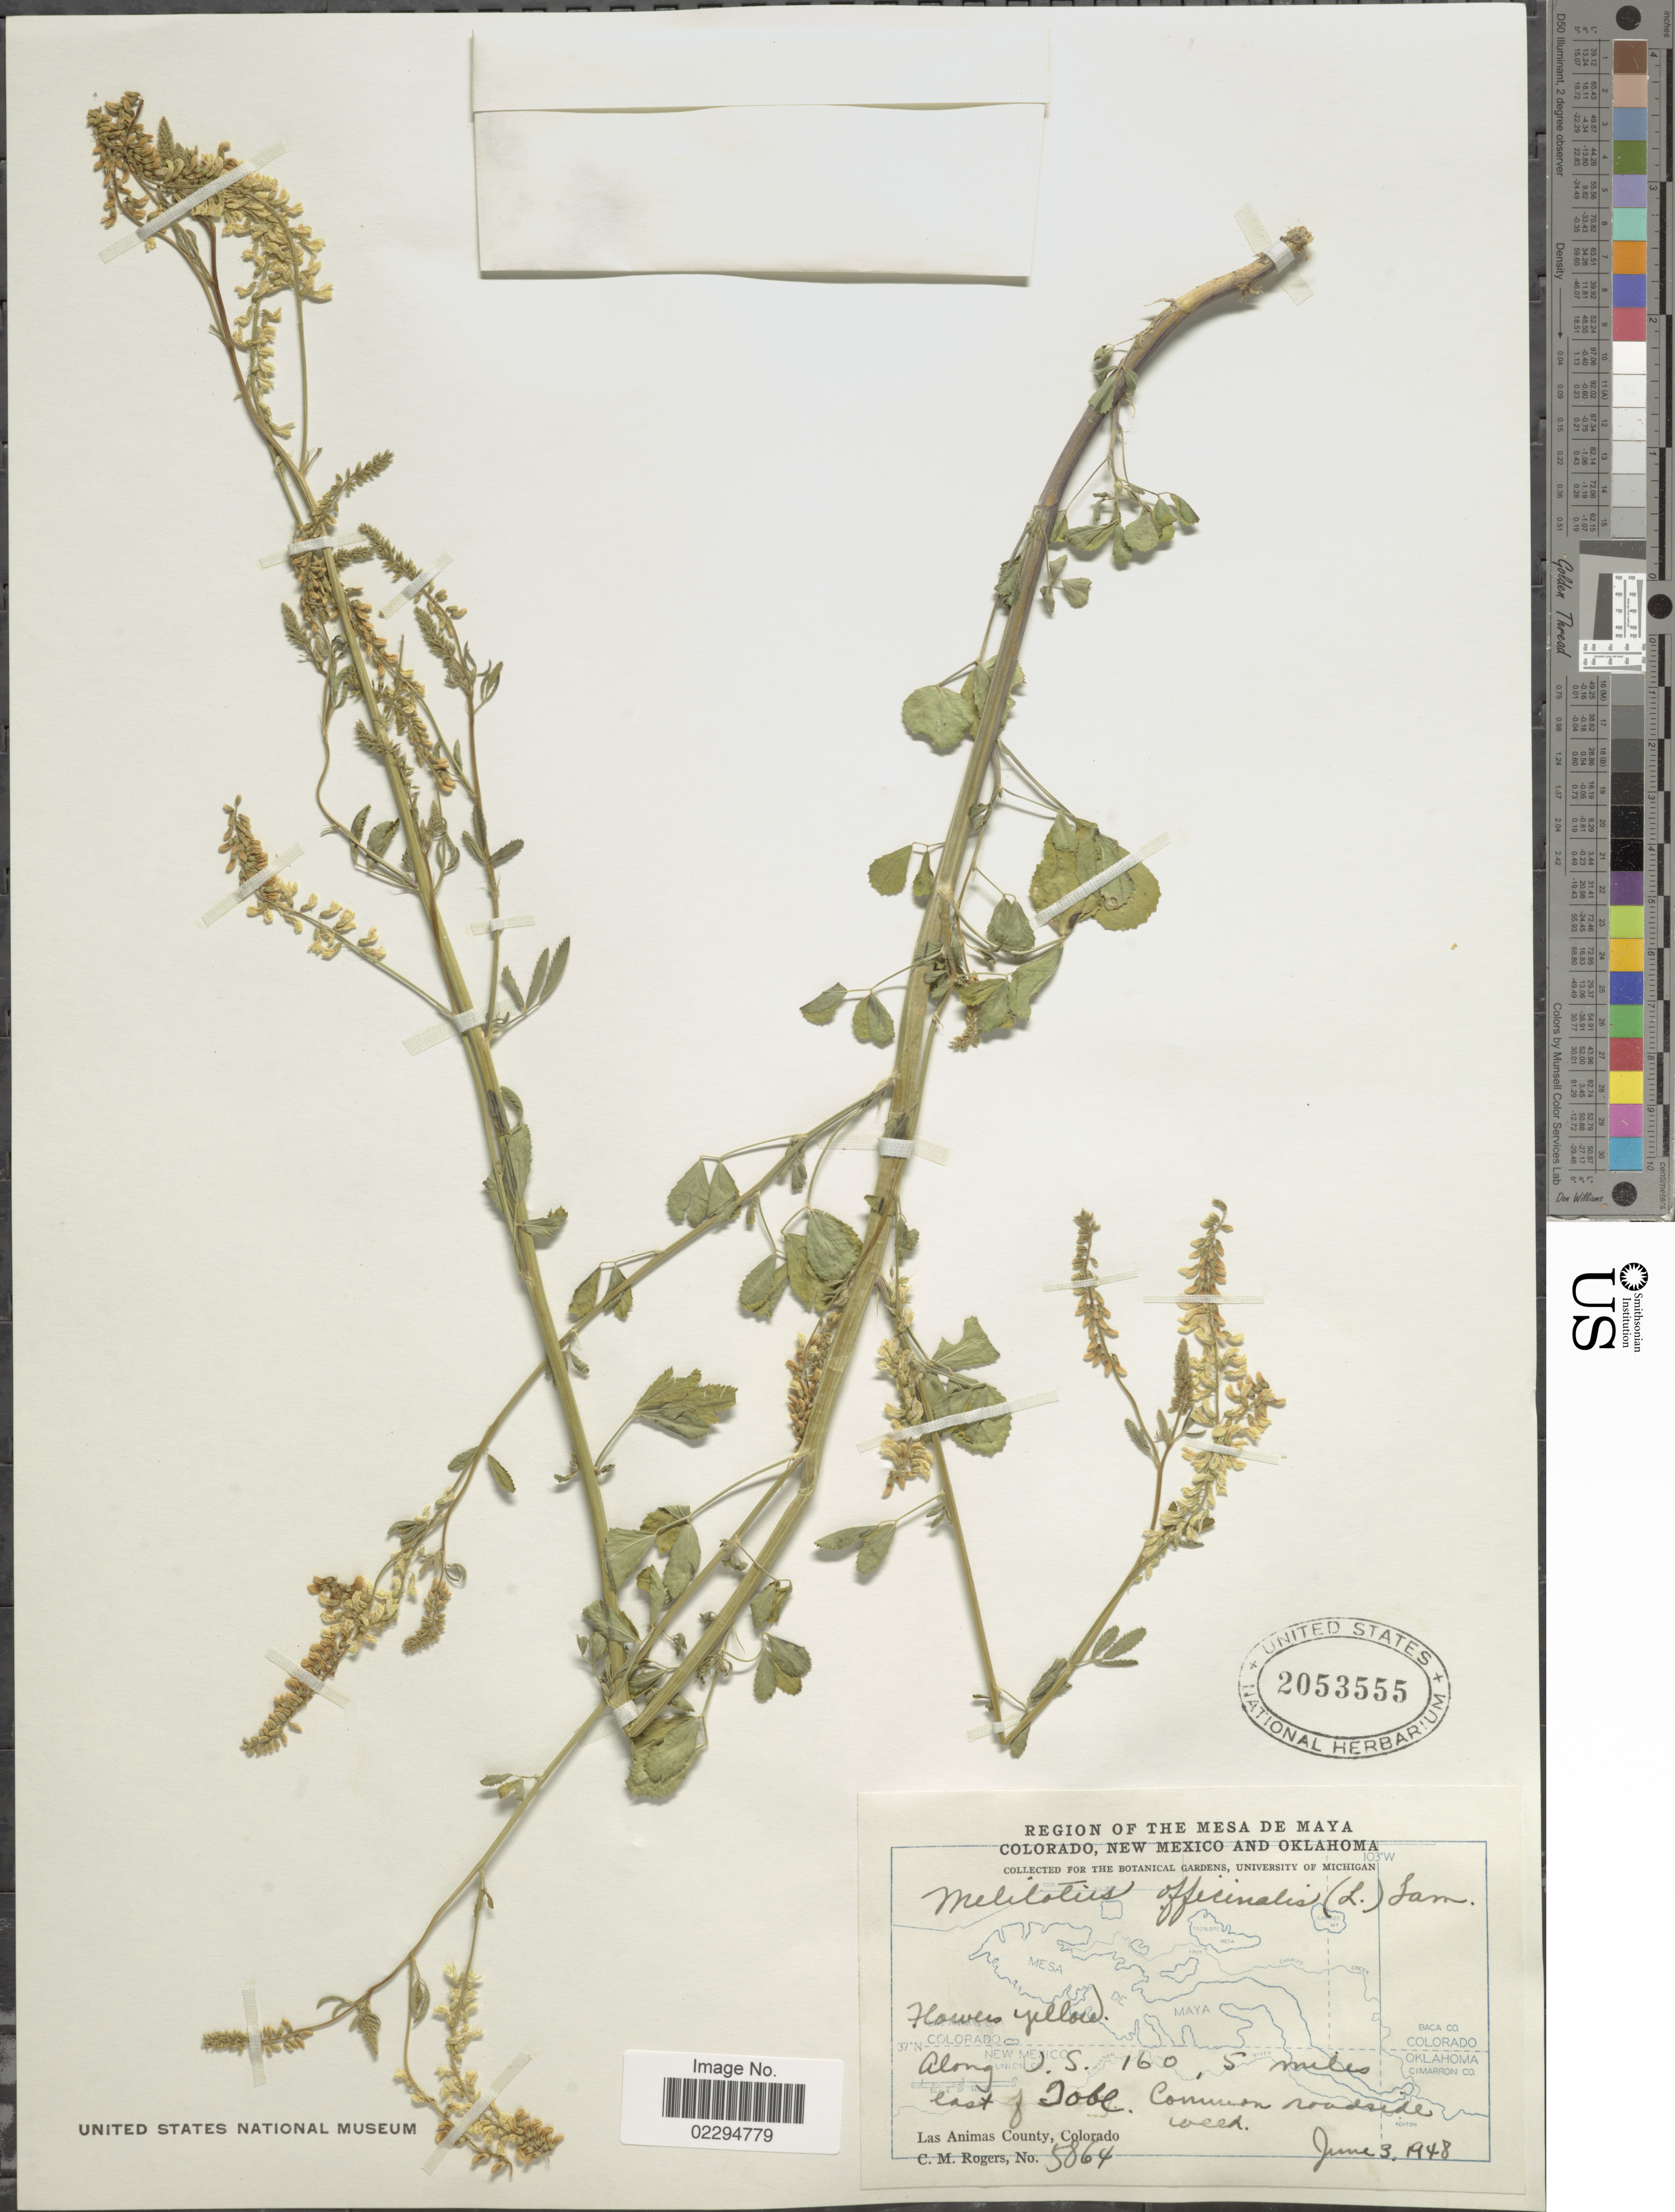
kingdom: Plantae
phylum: Tracheophyta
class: Magnoliopsida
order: Fabales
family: Fabaceae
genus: Melilotus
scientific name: Melilotus officinalis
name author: (L.) Lam.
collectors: C. M. Rogers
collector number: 5864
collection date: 1948-06-03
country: United States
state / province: Colorado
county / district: Las Animas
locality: Along U.S. 160, 5 miles east of Tobe, Las Animas County.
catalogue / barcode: US 2053555